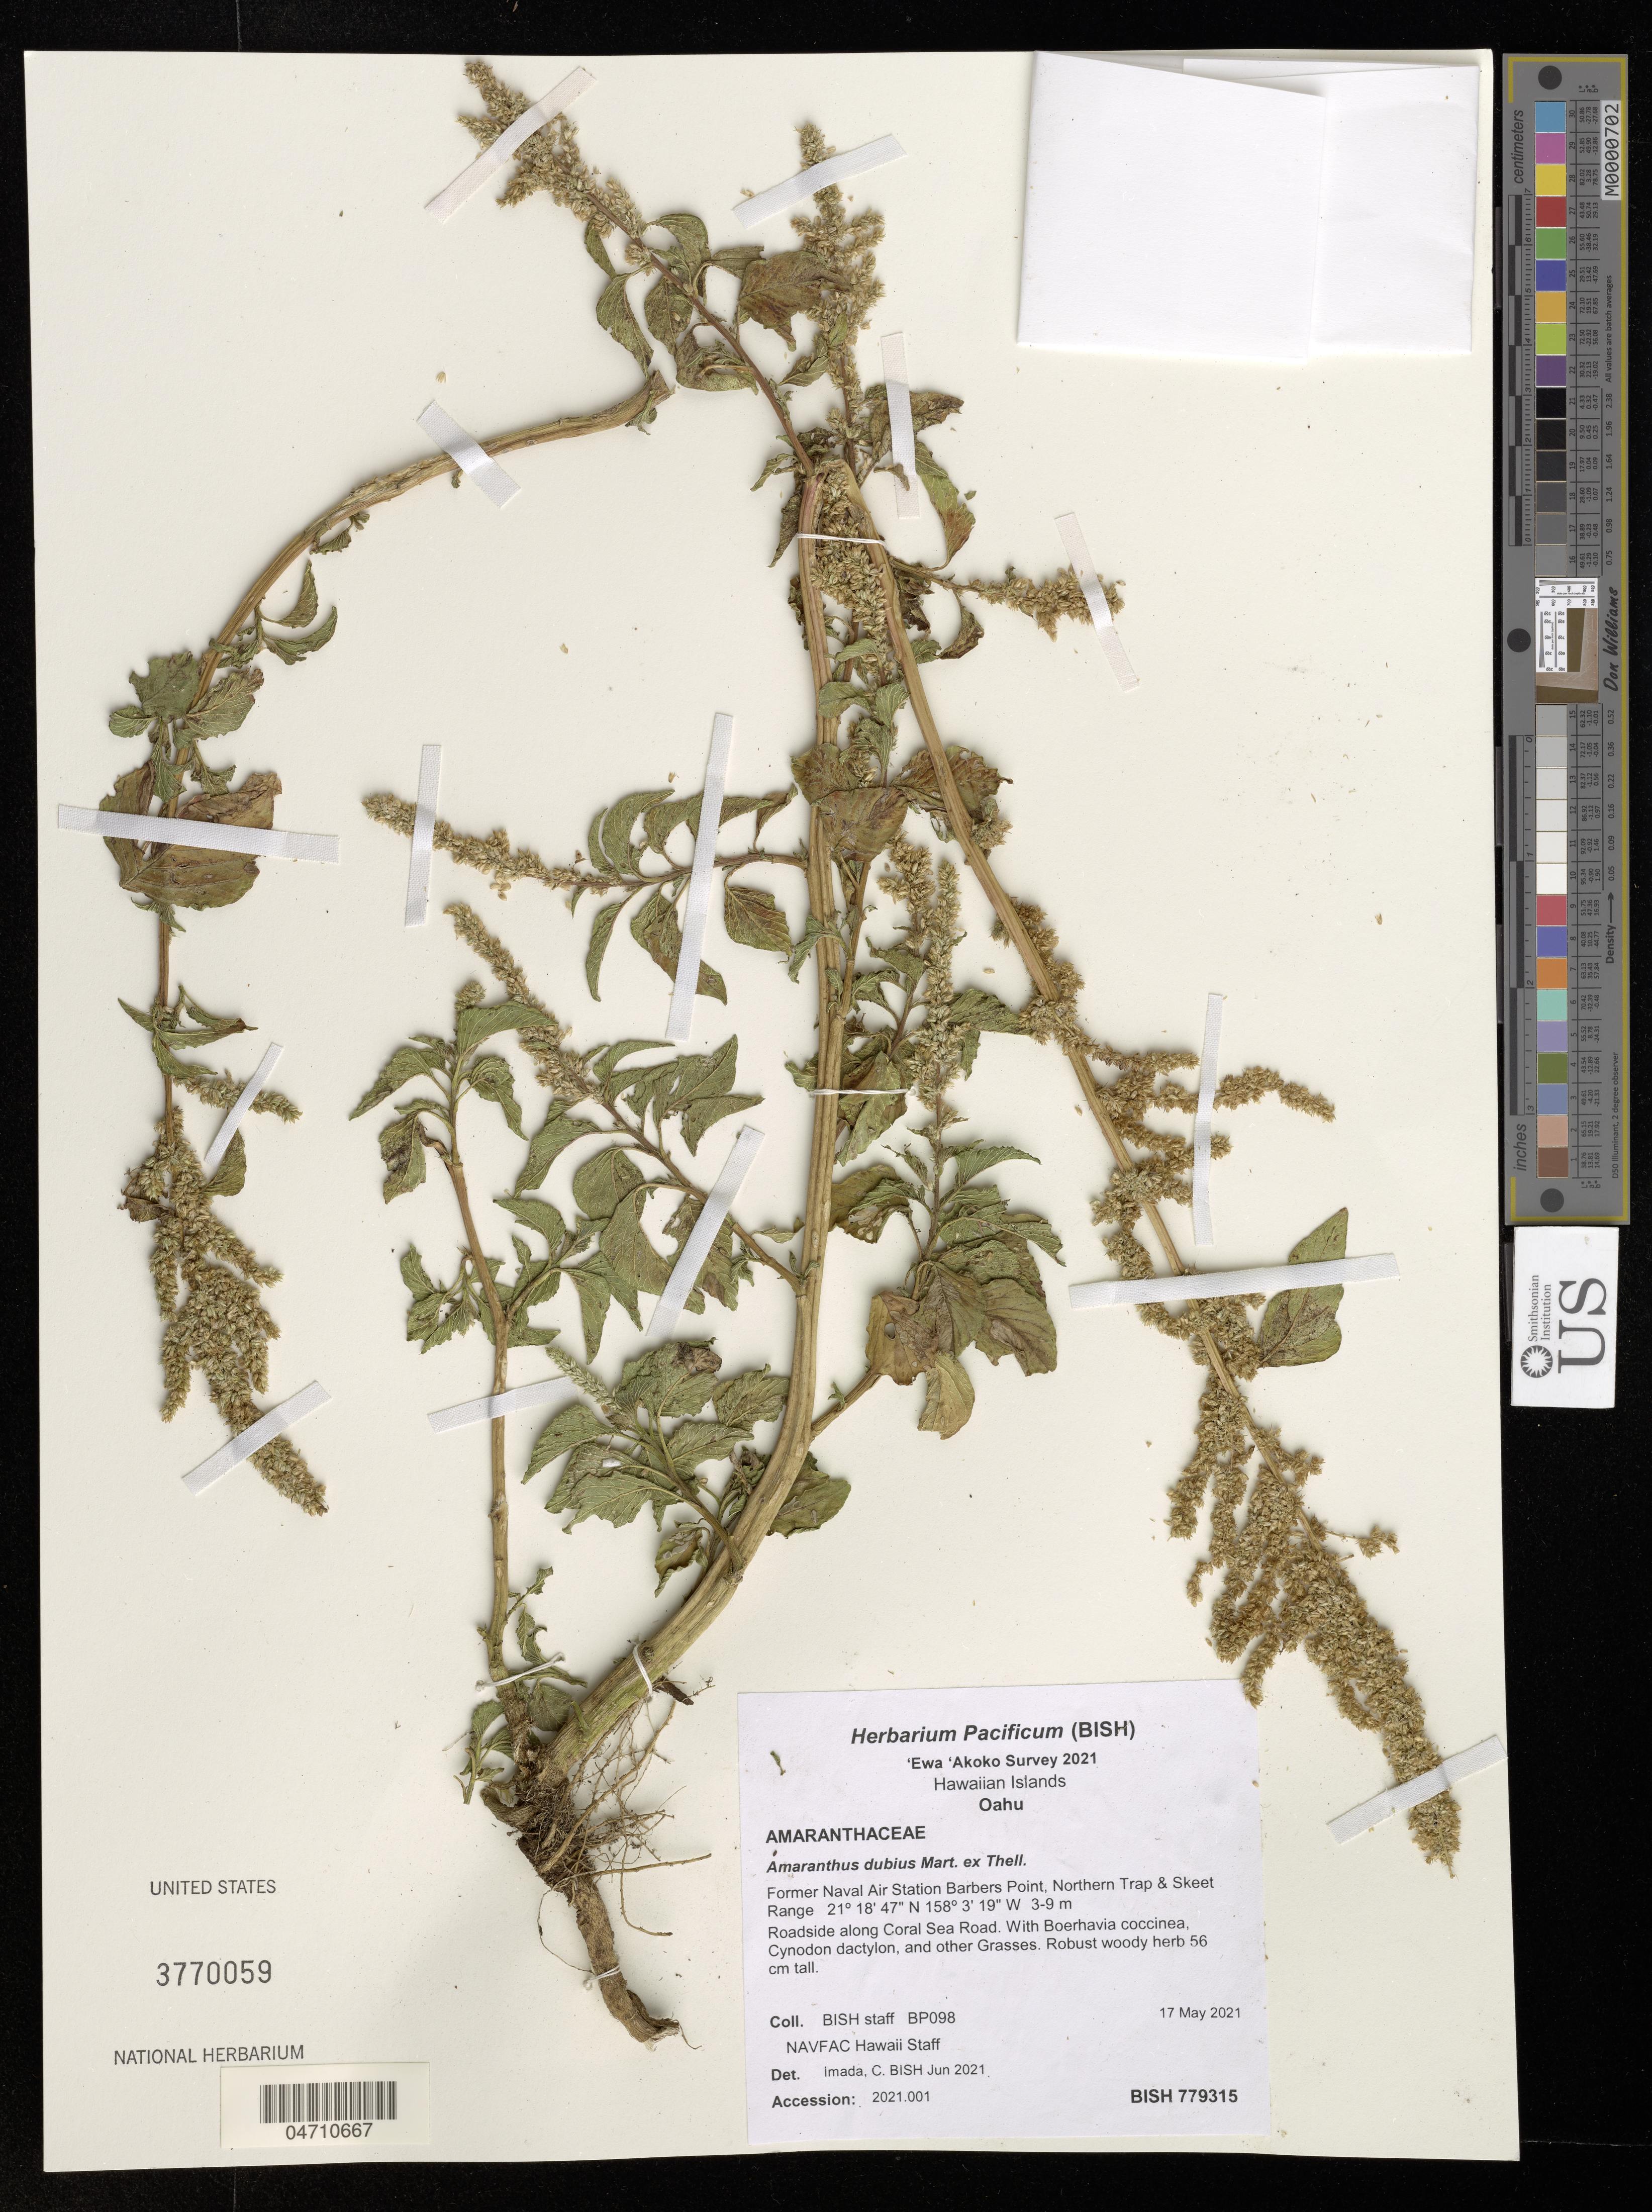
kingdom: Plantae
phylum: Tracheophyta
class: Magnoliopsida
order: Caryophyllales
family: Amaranthaceae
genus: Amaranthus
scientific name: Amaranthus dubius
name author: Mart. ex Thell.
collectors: Bernice P. Bishop Museum & N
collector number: BP098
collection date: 2021-05-17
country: United States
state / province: Hawaii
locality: Hawaiian Islands. Oahu. Former Naval Air Station Barbers Point, Northern Trap & Skeet Range.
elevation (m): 3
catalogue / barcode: US 3770059